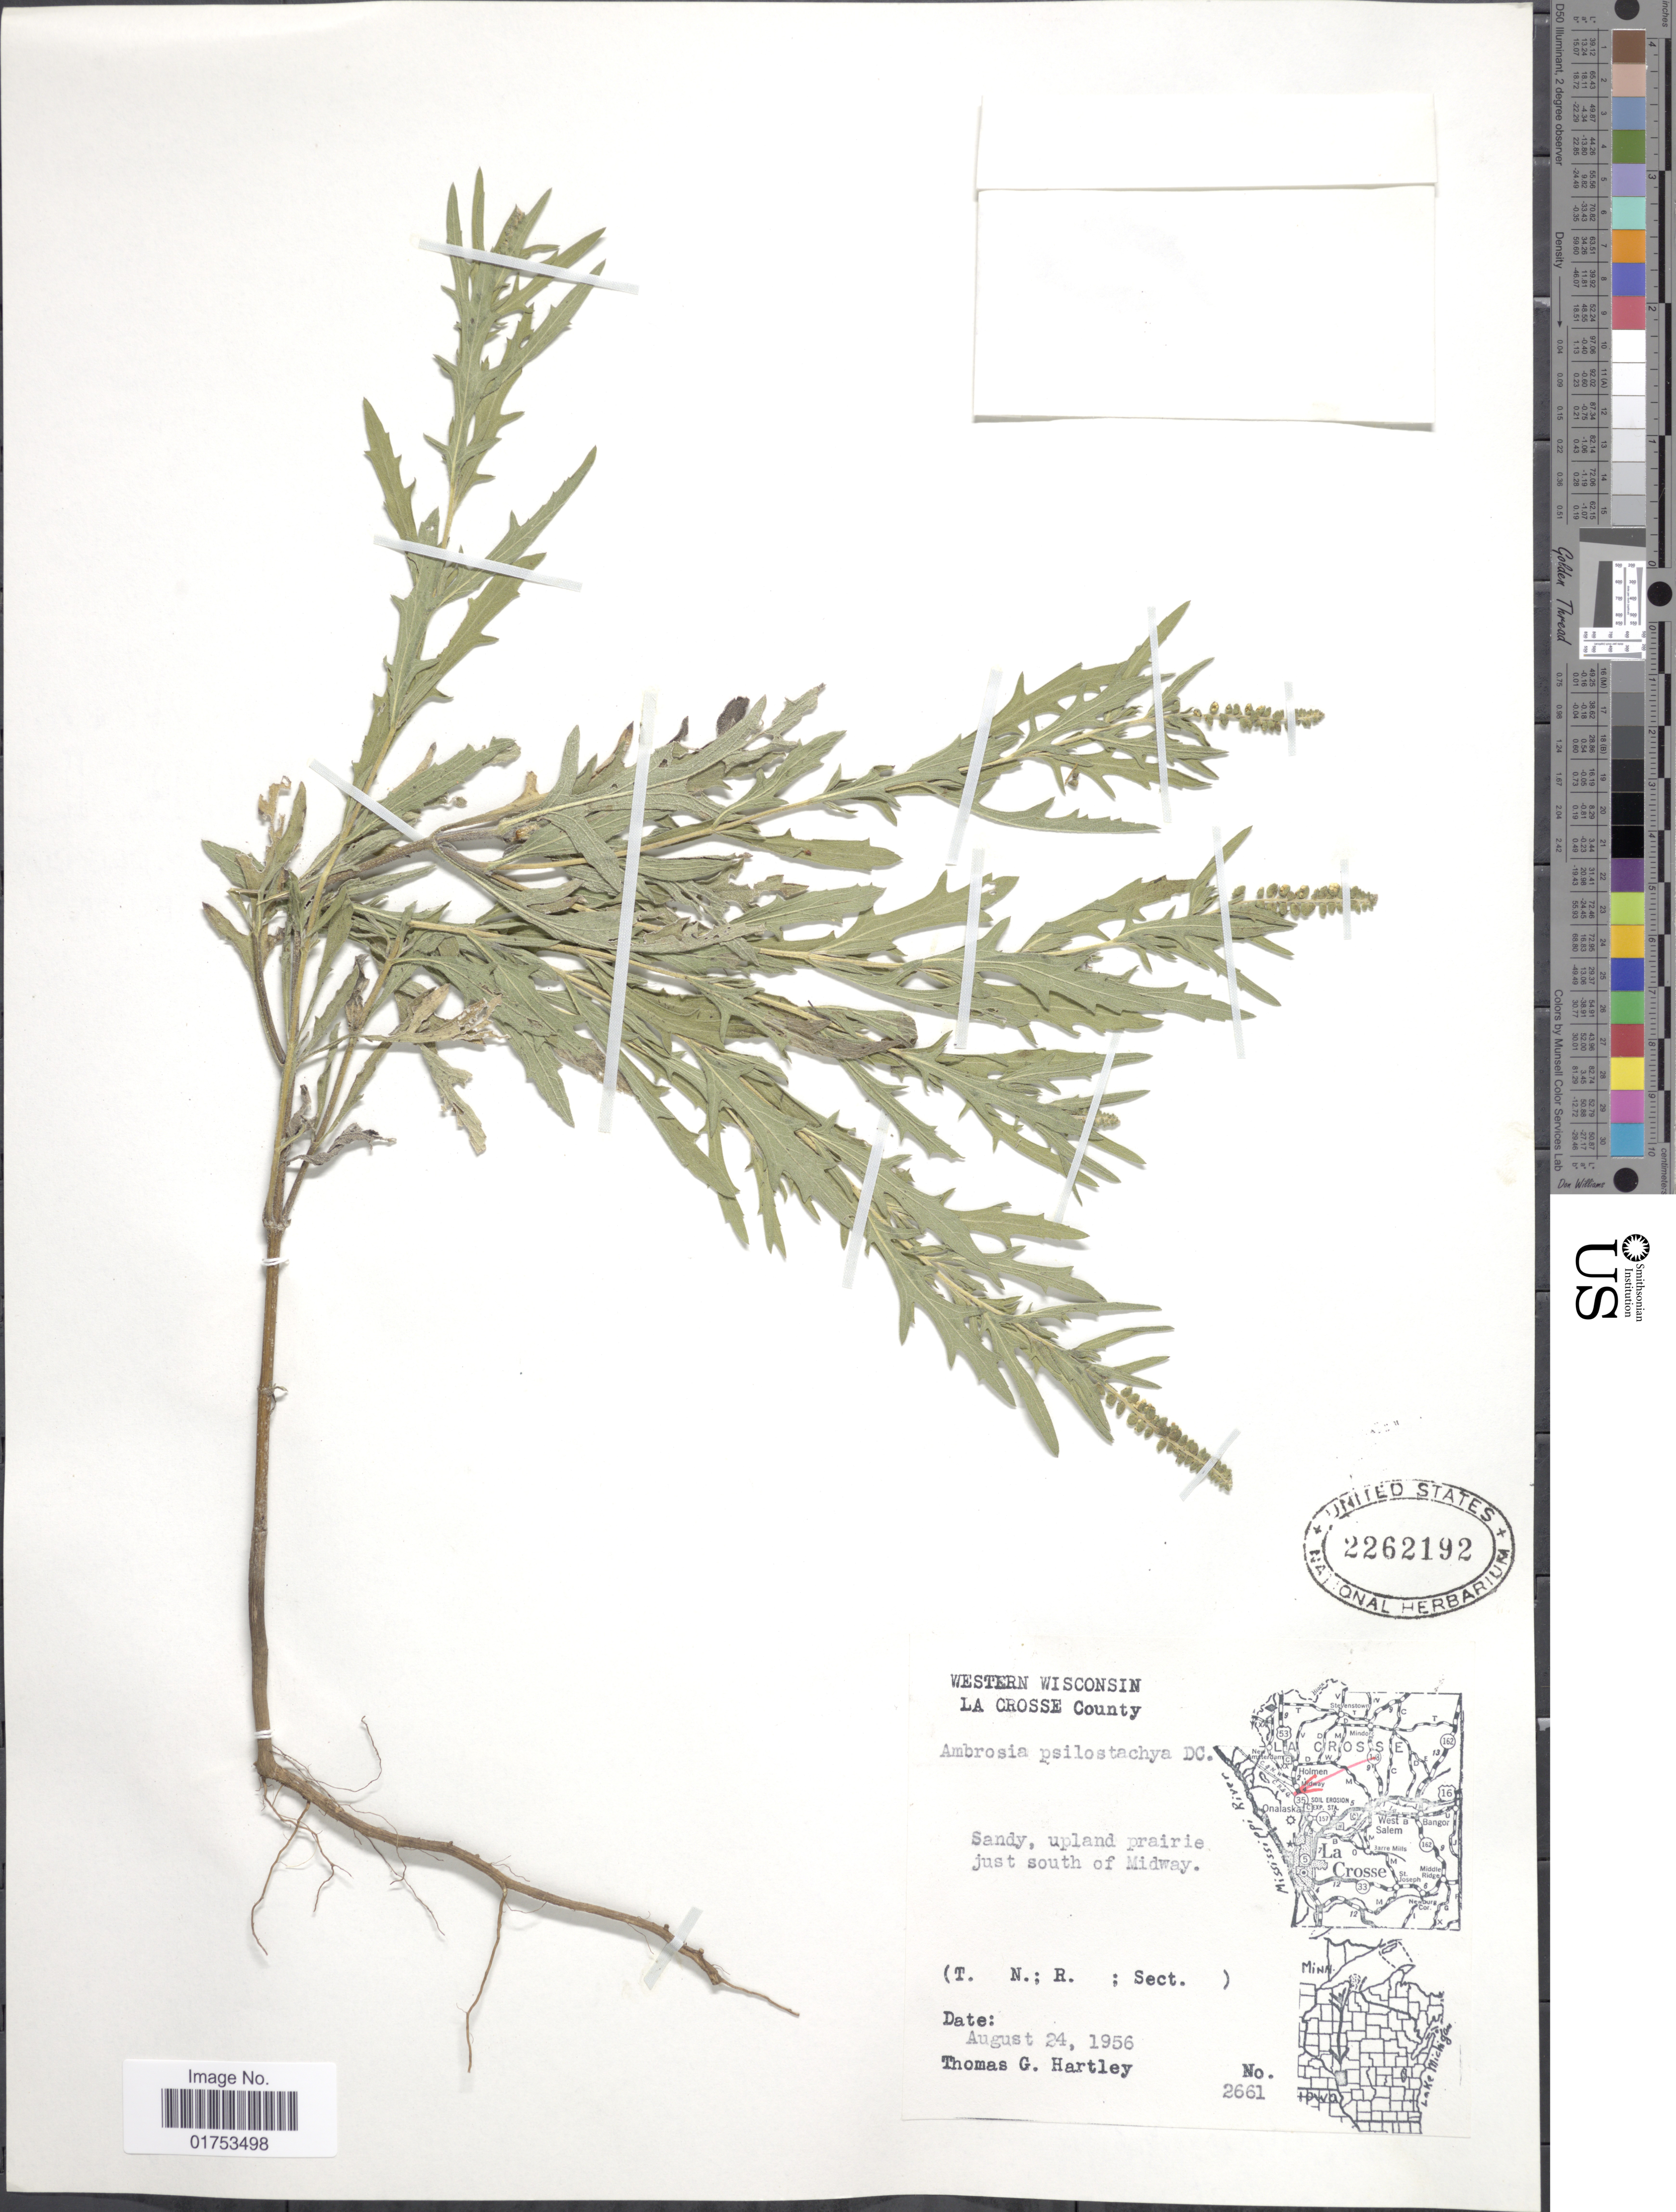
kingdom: Plantae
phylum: Tracheophyta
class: Magnoliopsida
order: Asterales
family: Asteraceae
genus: Ambrosia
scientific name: Ambrosia psilostachya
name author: DC.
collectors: T. G. Hartley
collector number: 2661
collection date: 1956-08-24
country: United States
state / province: Wisconsin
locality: Western Wisconsin, La Crosse County, Sandy, upland prairie just south of Midway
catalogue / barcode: US 2262192